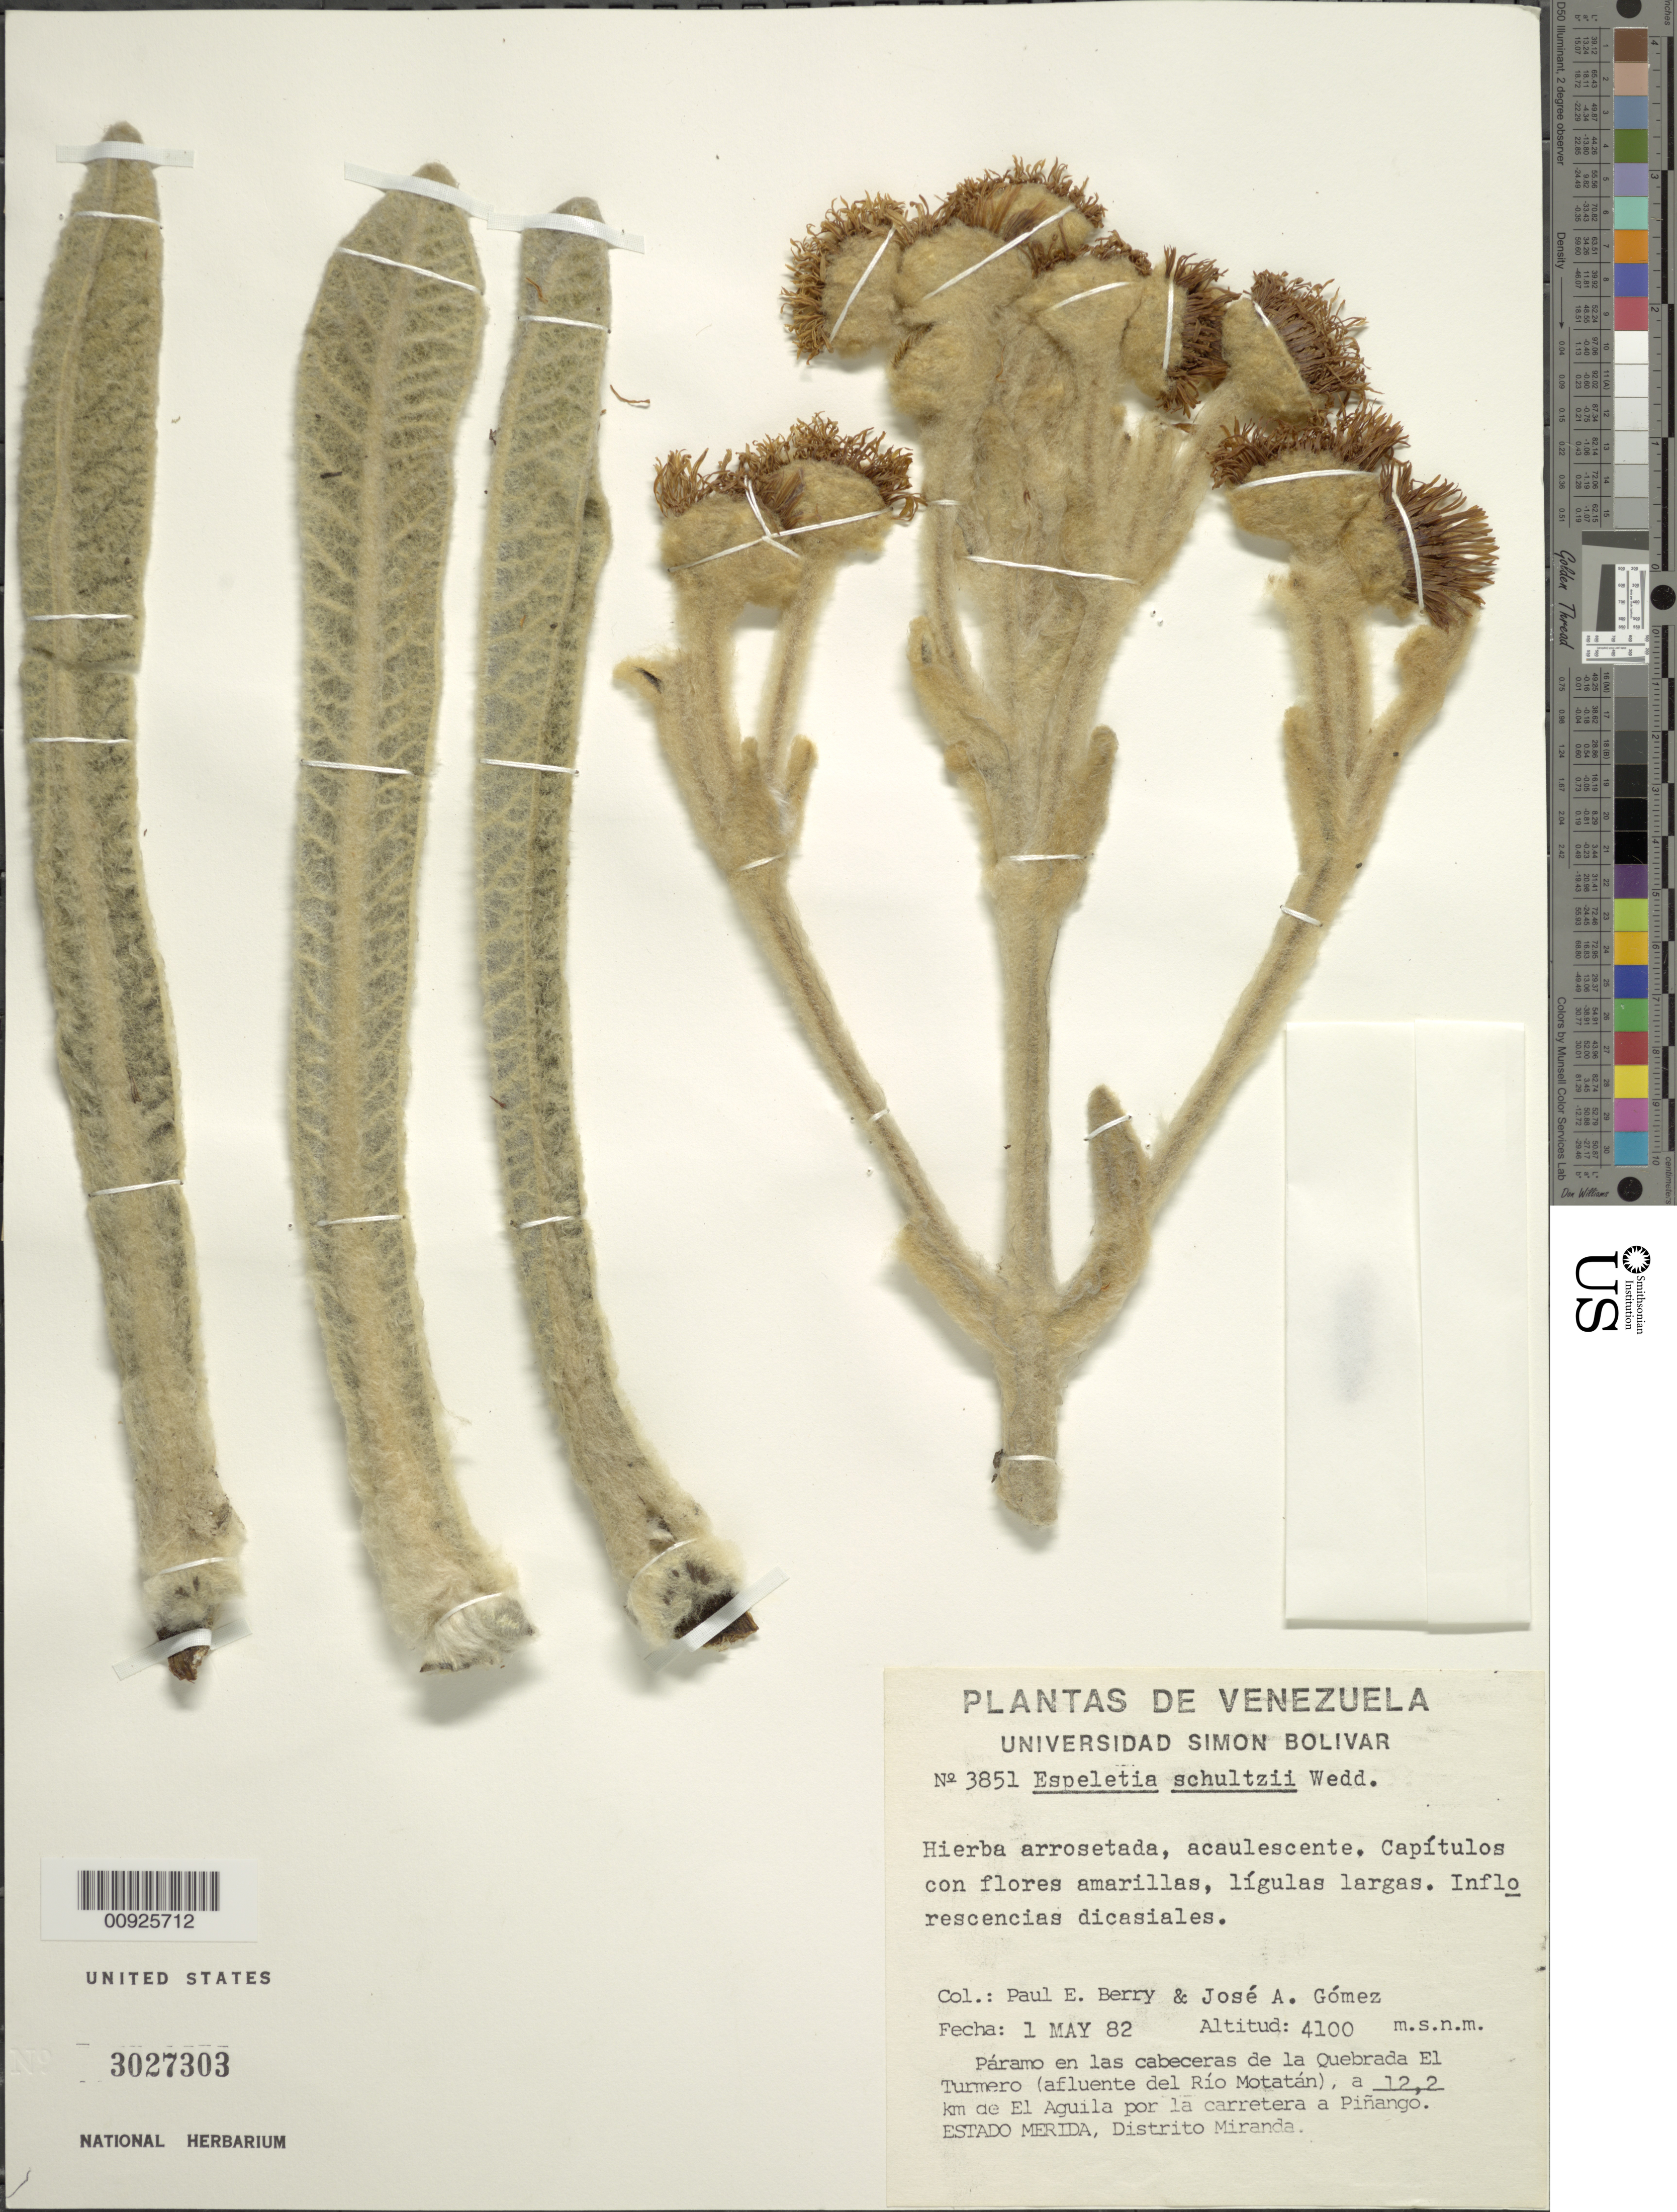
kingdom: Plantae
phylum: Tracheophyta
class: Magnoliopsida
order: Asterales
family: Asteraceae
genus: Espeletia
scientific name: Espeletia schultzii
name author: Wedd.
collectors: P. E. Berry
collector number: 3851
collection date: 1982-05-01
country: Venezuela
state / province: Mérida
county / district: Miranda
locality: Páramo en las cabeceras de la Quebrada el Turmero (afluente del Río Motatán), a 12.2 km de El Aguila por la carretera a Piñango.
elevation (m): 4100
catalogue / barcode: US 3027303